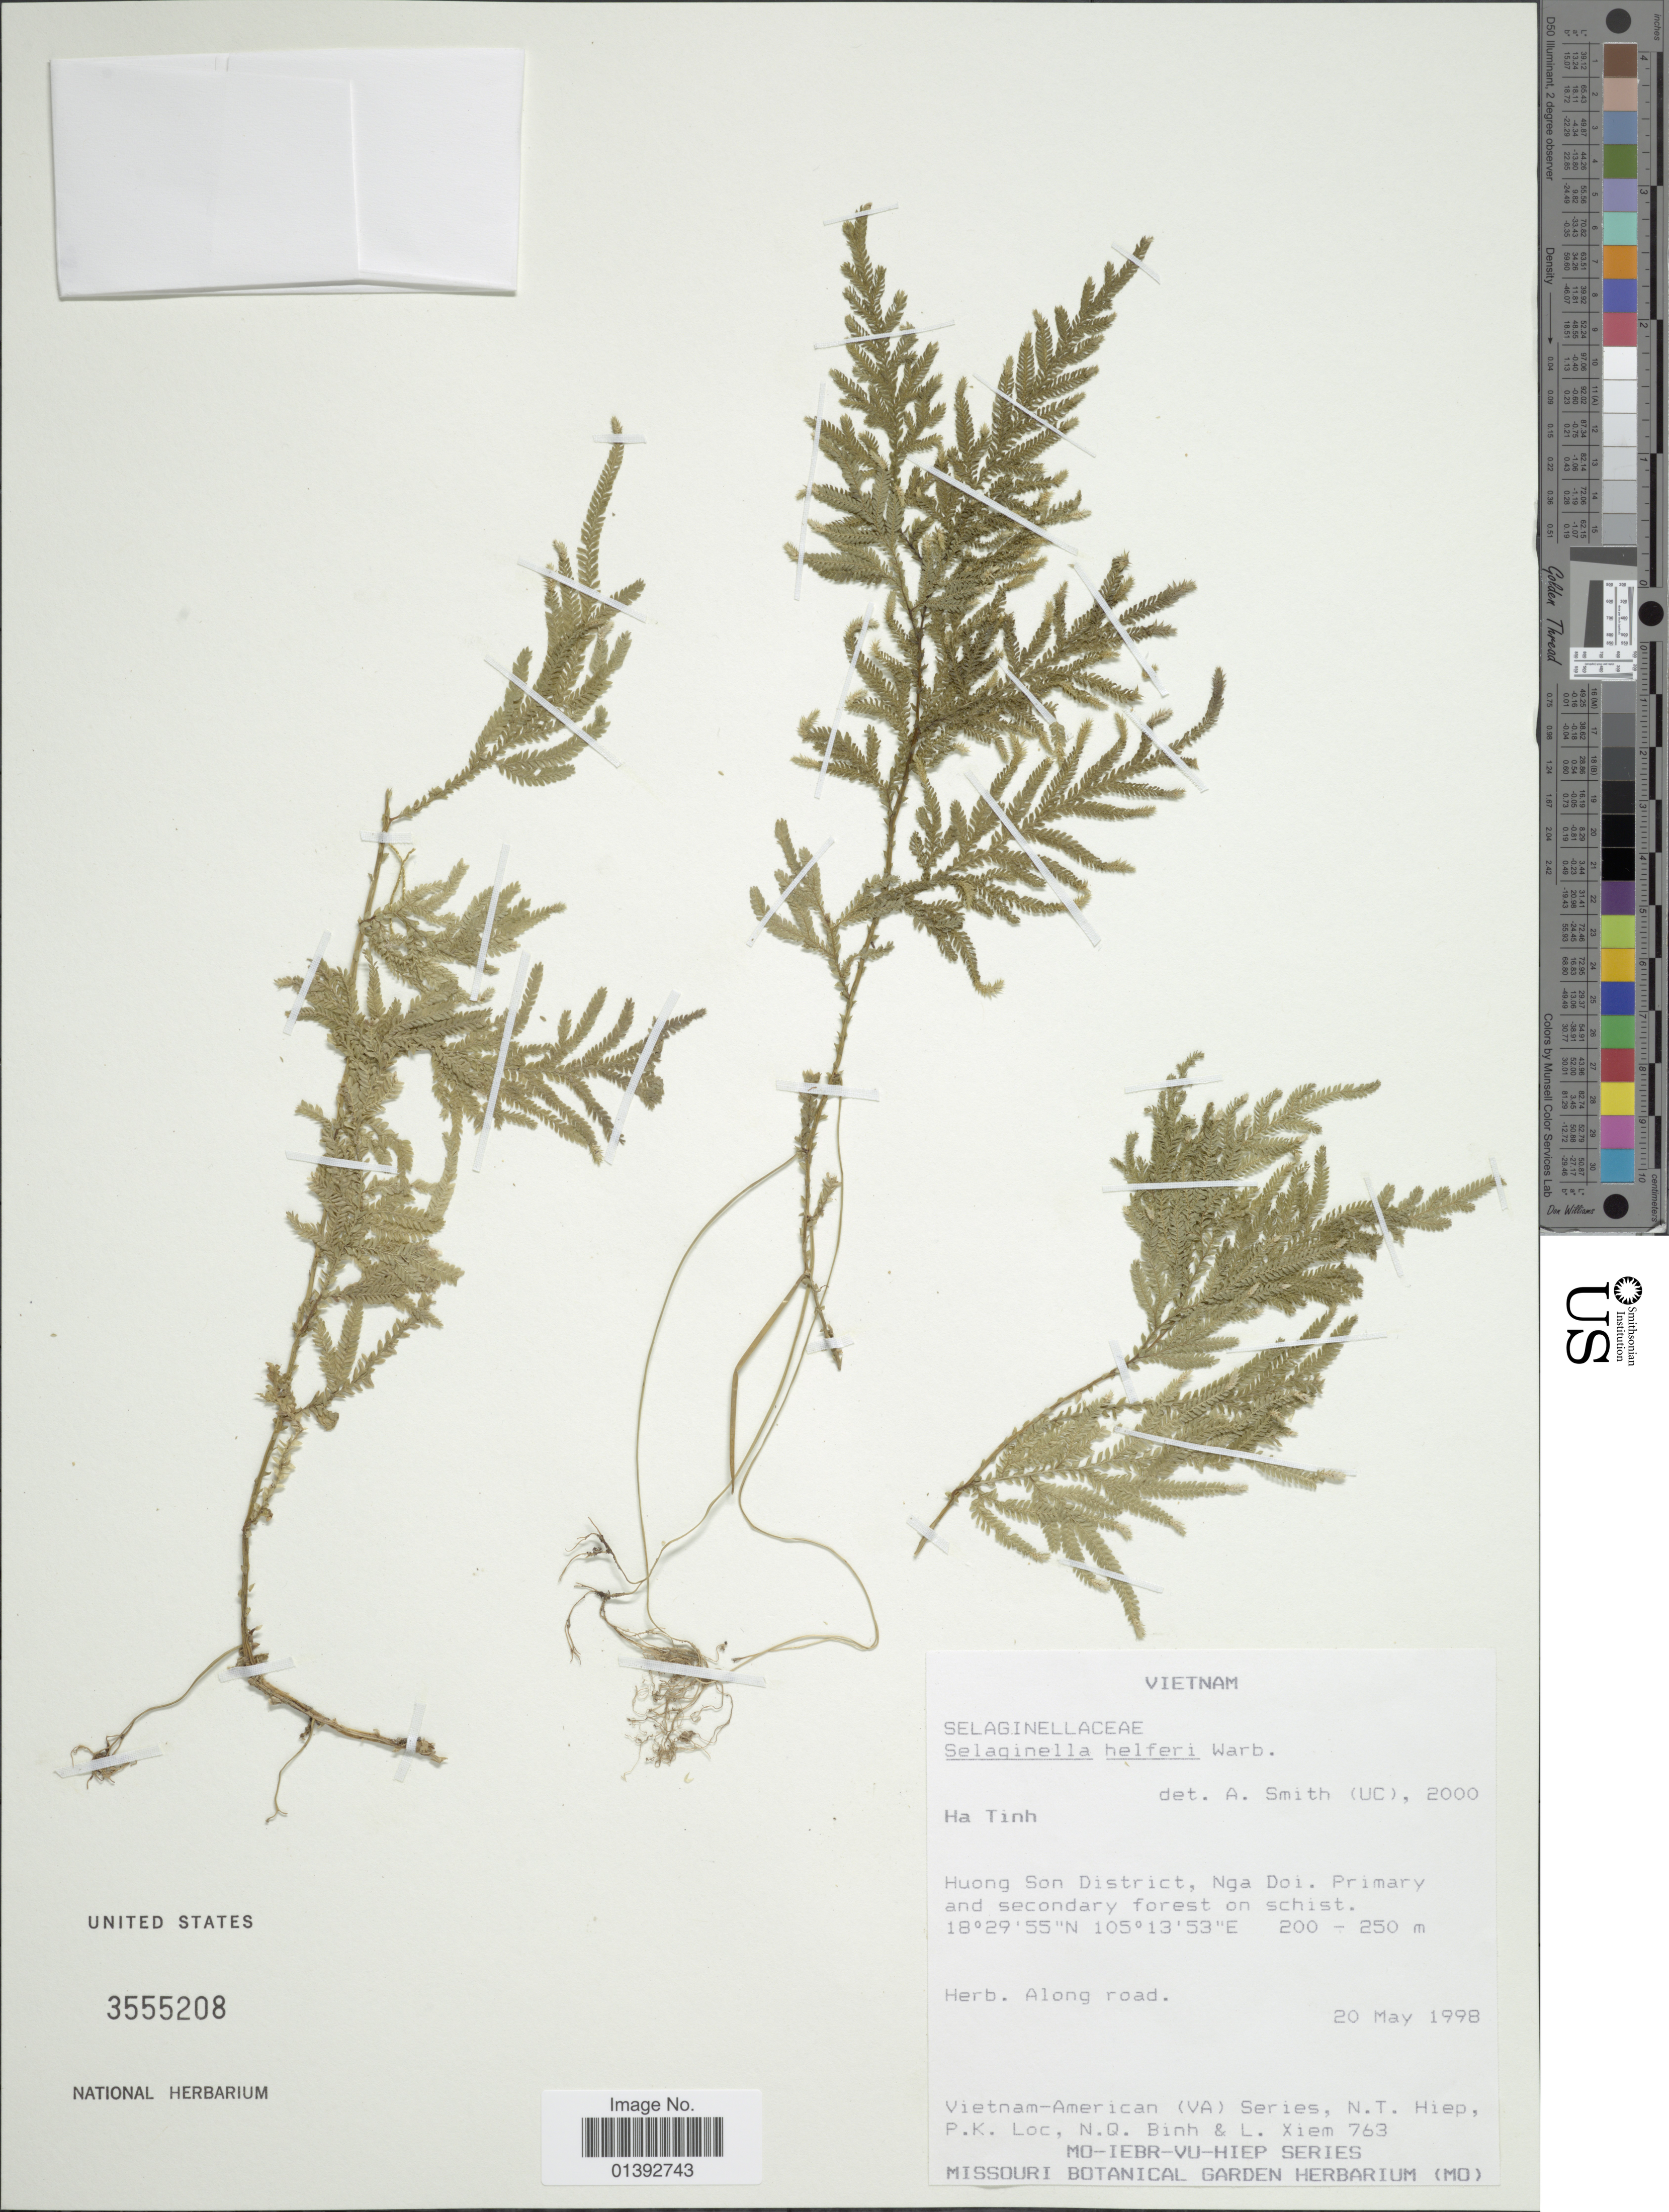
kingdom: Plantae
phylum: Tracheophyta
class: Lycopodiopsida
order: Selaginellales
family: Selaginellaceae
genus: Selaginella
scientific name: Selaginella helferi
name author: Warb.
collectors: N. T. Hiep, P. K. Lôc, N. Binh & L. Xiem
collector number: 763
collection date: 1998-05-20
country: Vietnam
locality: Huong San District, Nga Doi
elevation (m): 200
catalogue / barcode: US 3555208